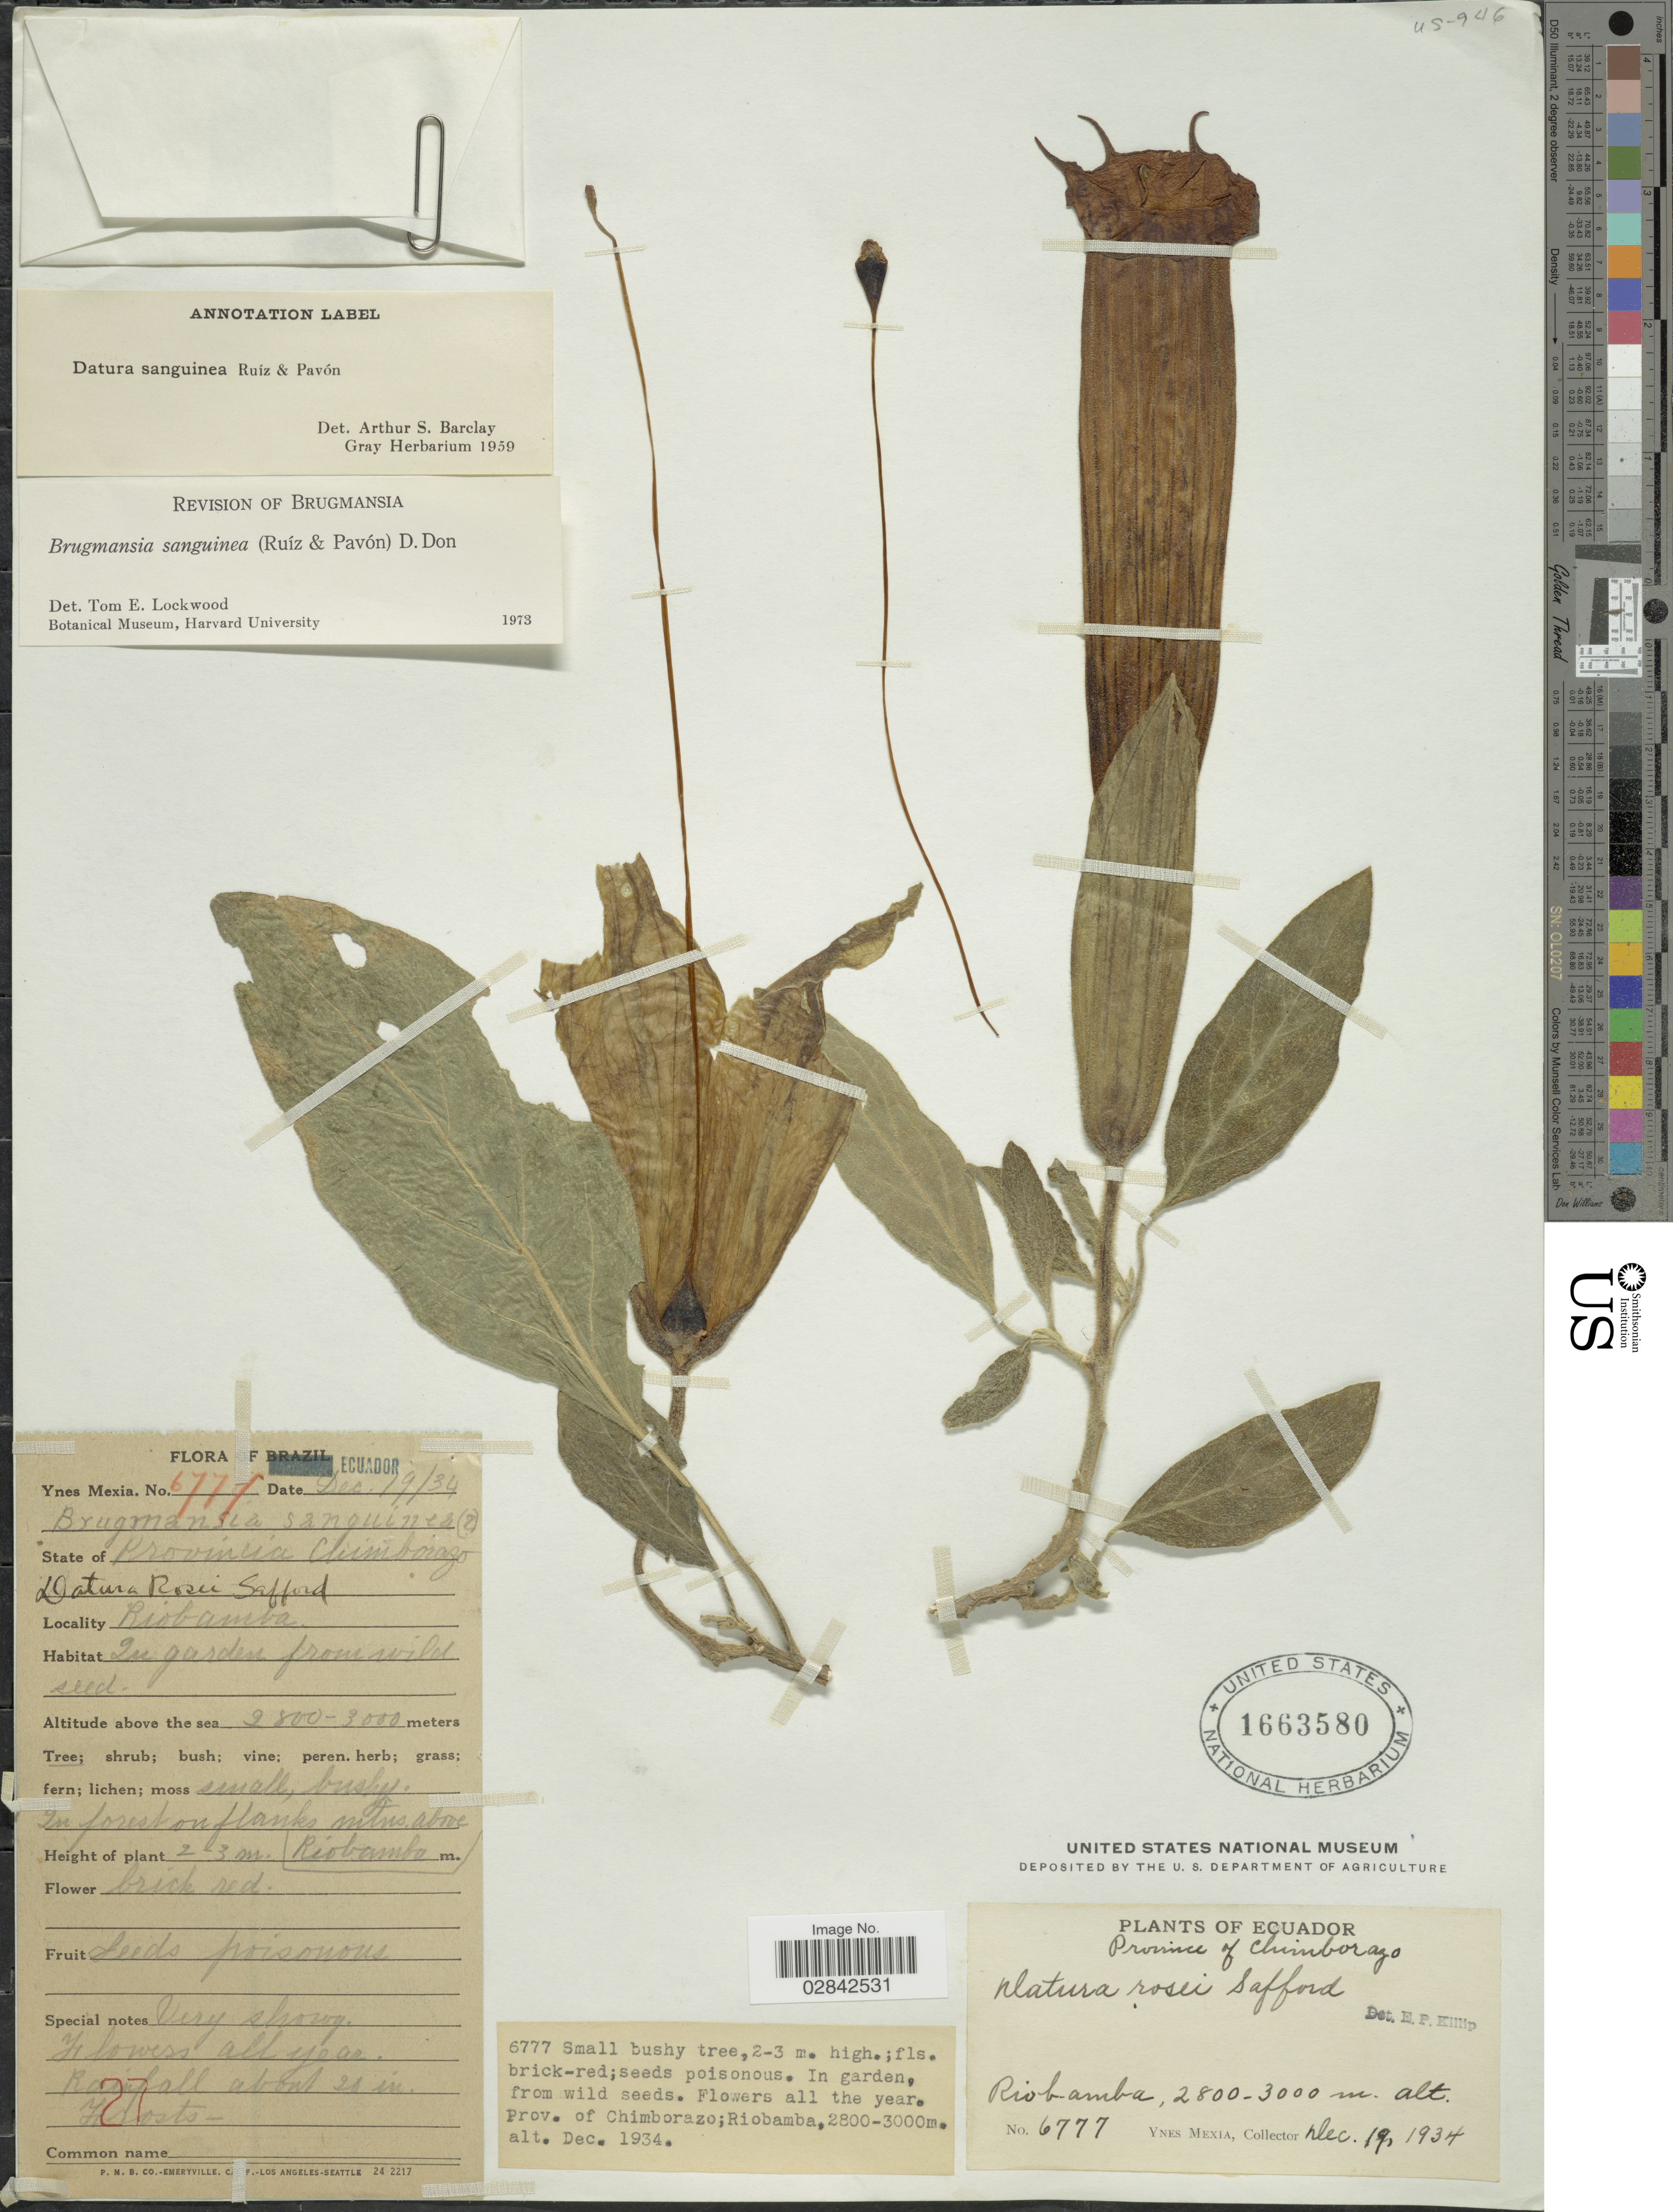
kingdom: Plantae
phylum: Tracheophyta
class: Magnoliopsida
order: Solanales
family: Solanaceae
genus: Brugmansia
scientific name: Brugmansia sanguinea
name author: (Ruiz & Pav.) D. Don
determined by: Lockwood, T. E.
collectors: Y. Mexia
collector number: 6777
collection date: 1934-12-19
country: Ecuador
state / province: Chimborazo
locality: Riobamba.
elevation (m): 2800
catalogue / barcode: US 1663580